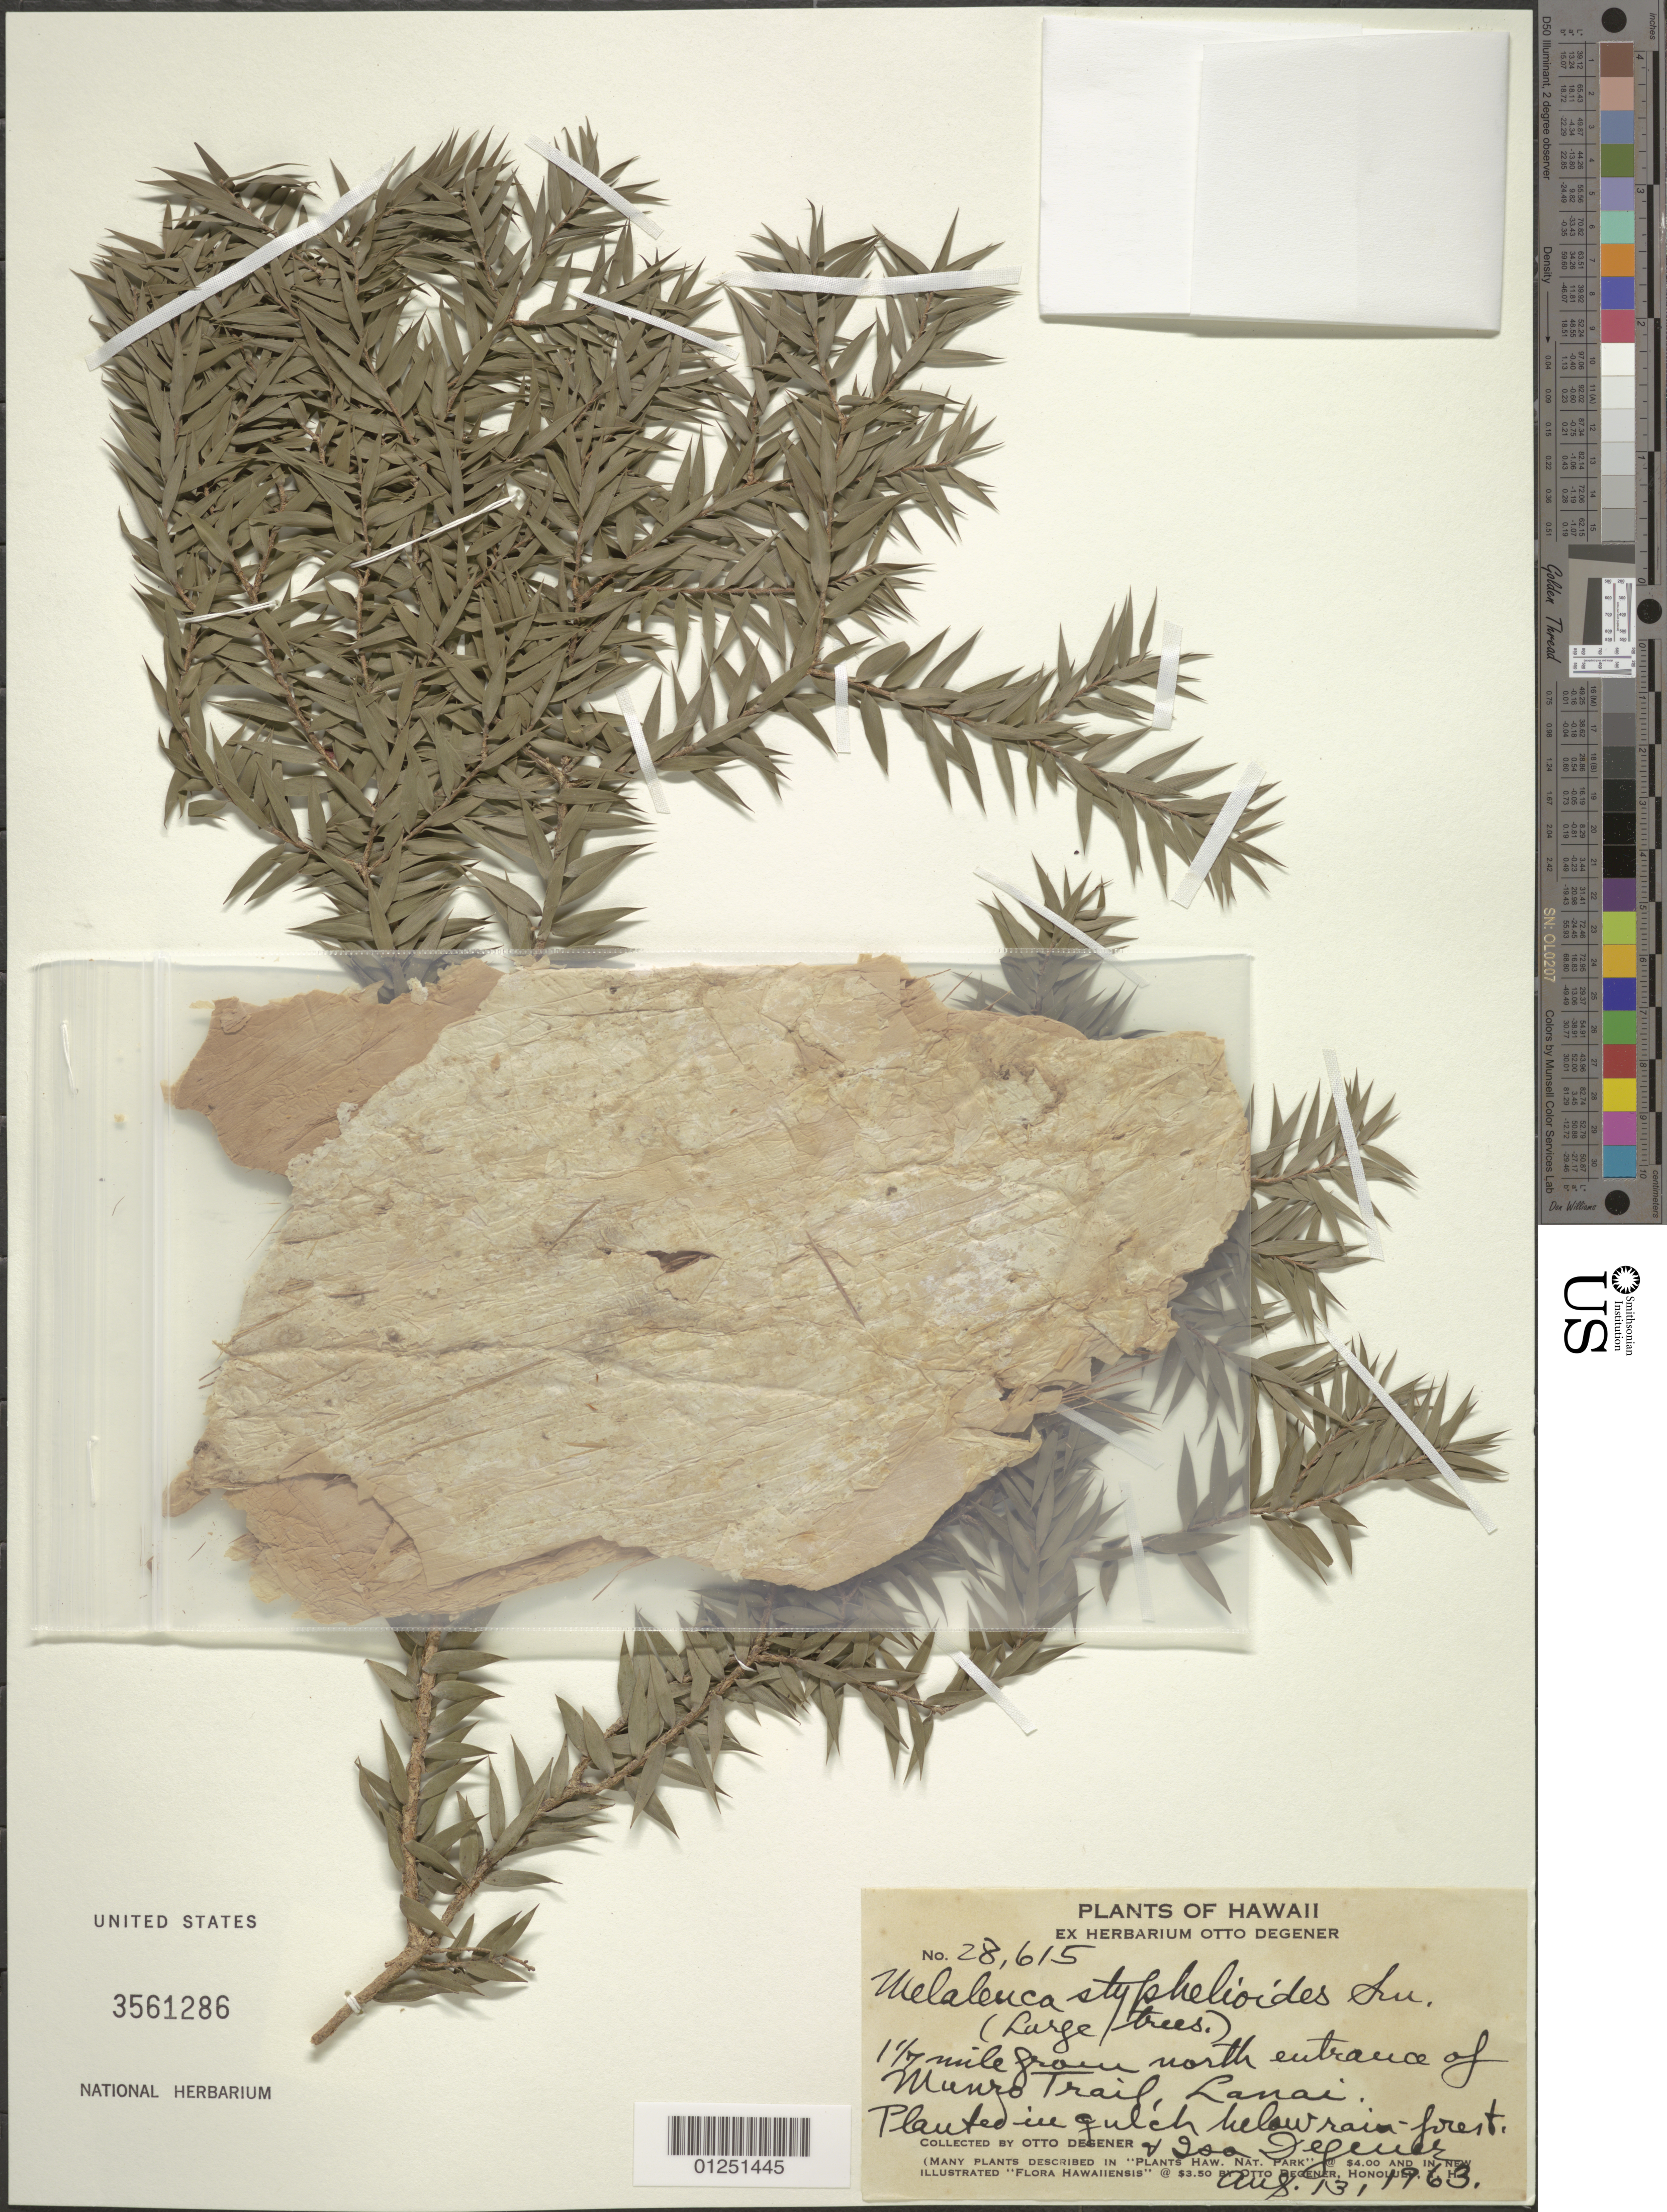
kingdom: Plantae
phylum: Tracheophyta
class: Magnoliopsida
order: Myrtales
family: Myrtaceae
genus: Melaleuca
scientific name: Melaleuca styphelioides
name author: Sm.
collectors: O. Degener & I. Degener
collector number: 28615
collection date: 1963-08-13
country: United States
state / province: Hawaii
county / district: Maui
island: Lana'i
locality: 1 1/7 mile from north entrance of Munro Trail, in gulch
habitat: Rain forest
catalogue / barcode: US 3561286